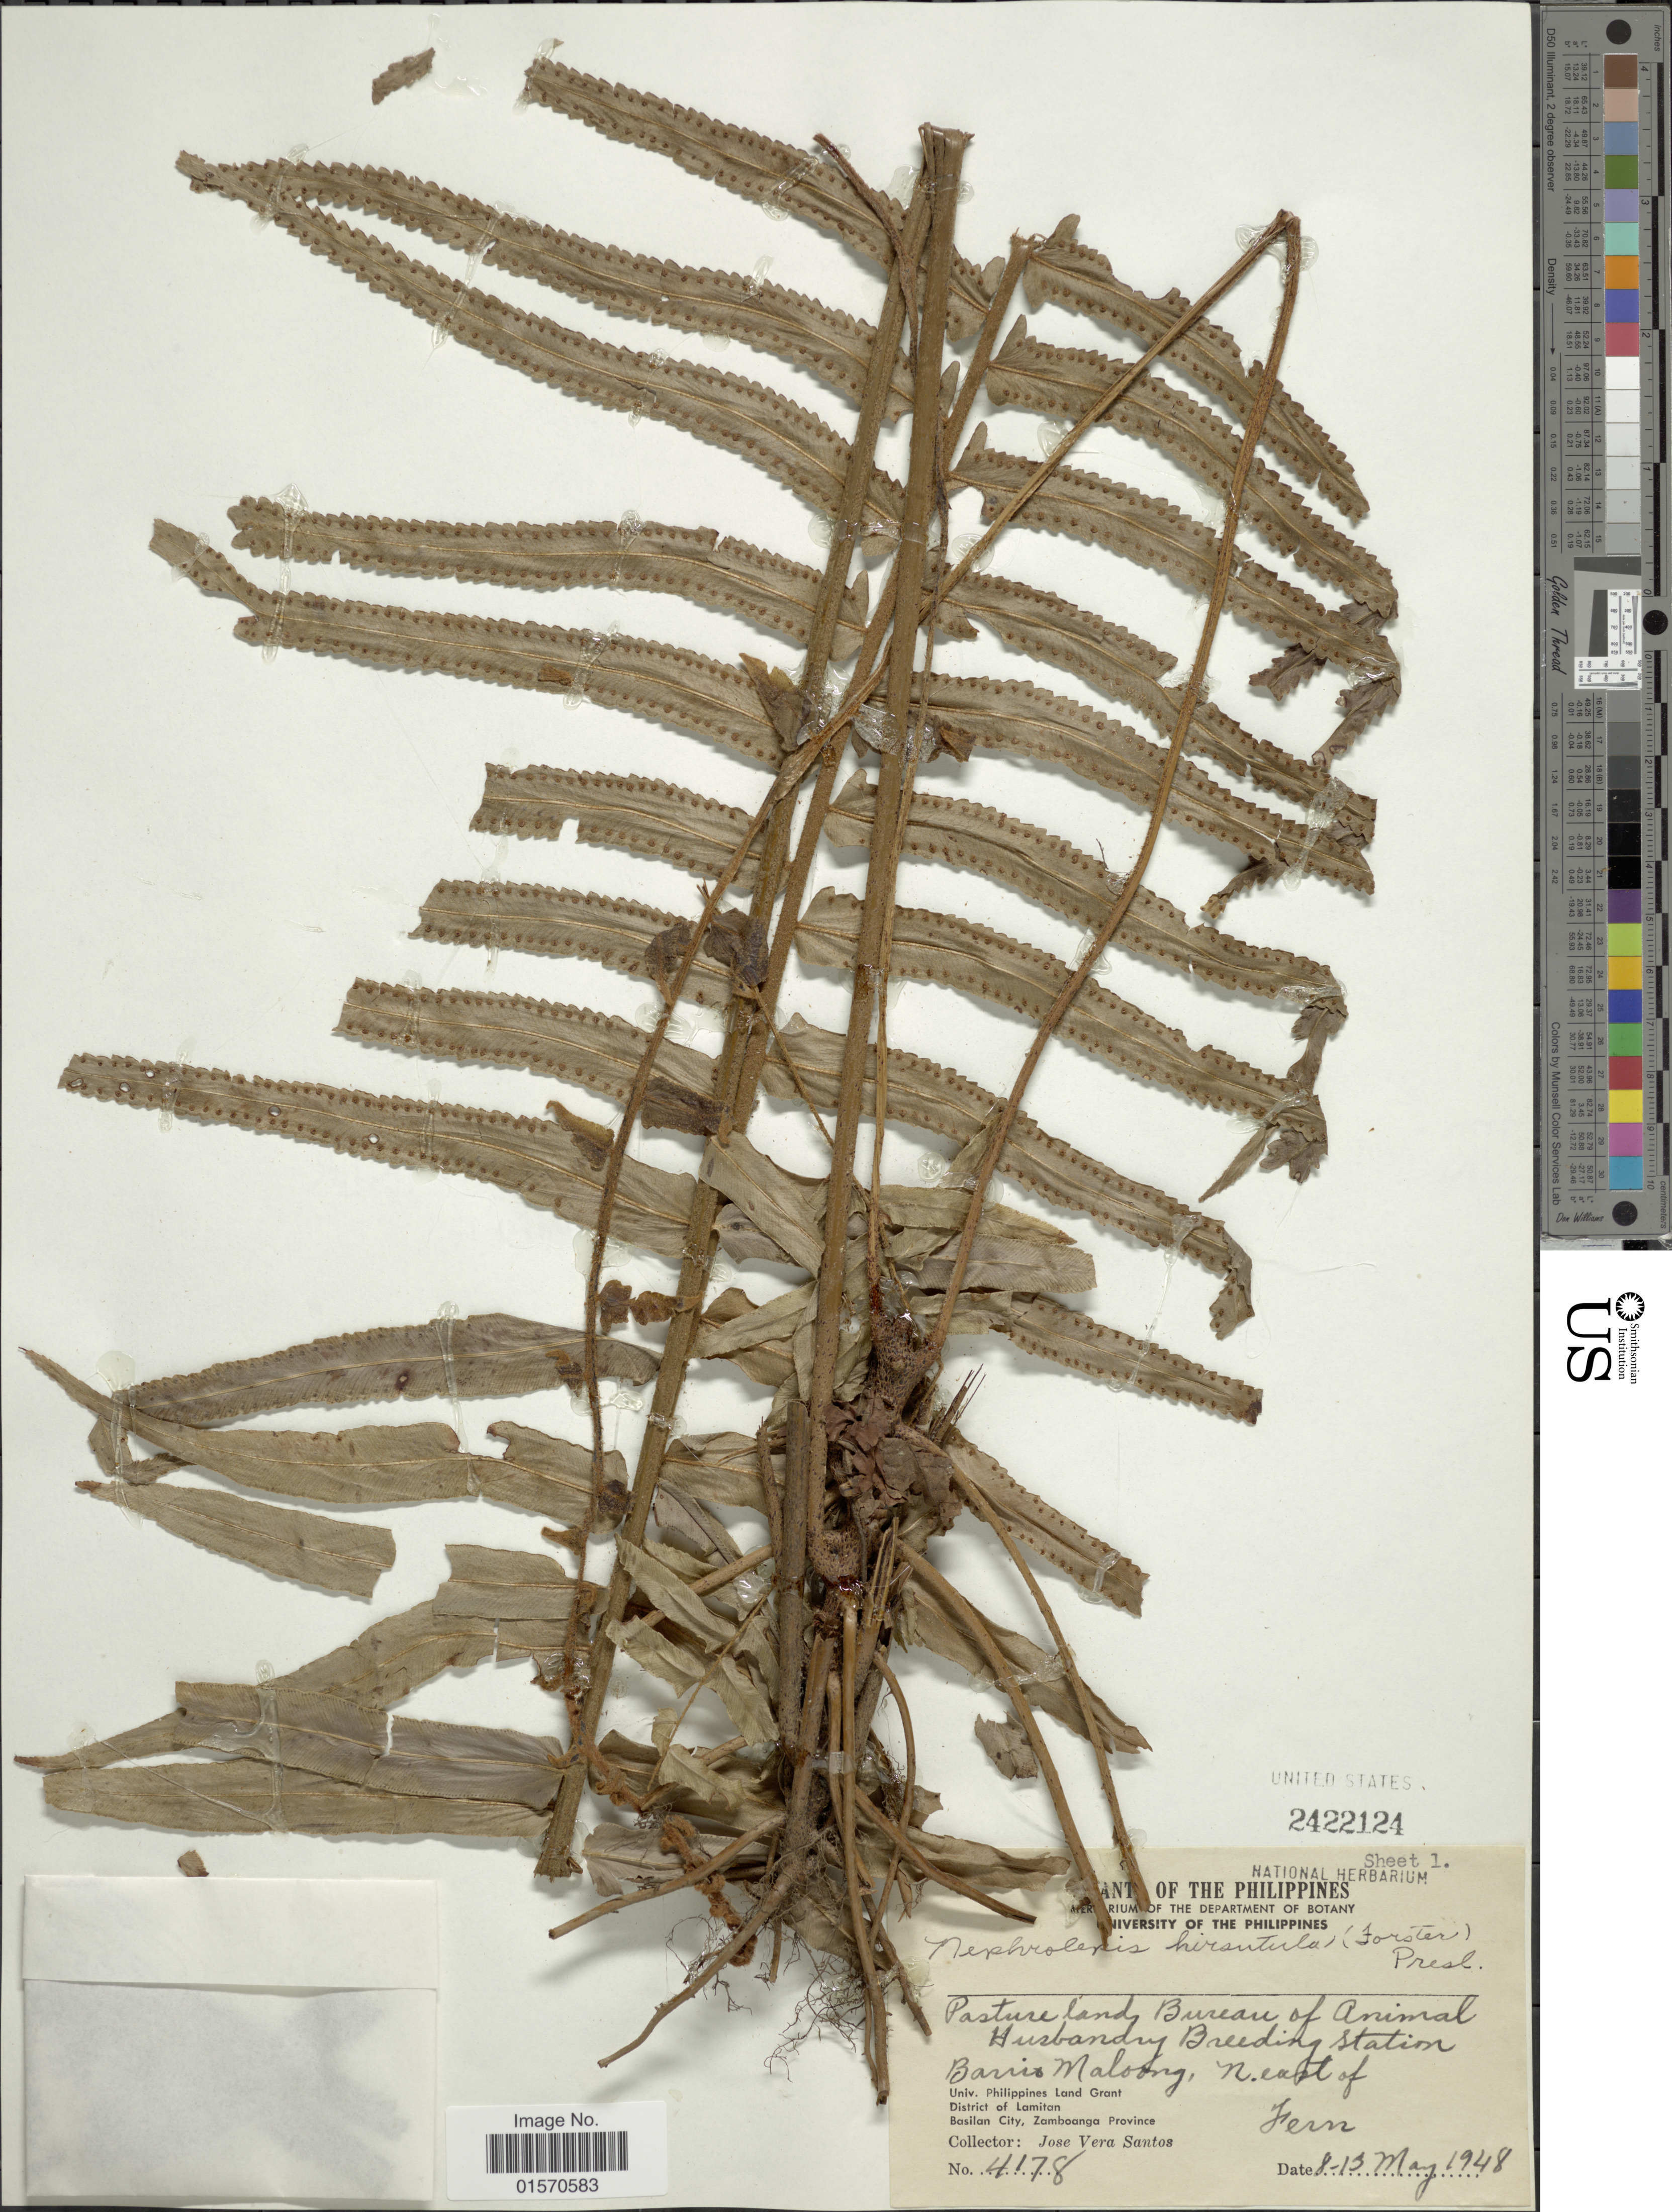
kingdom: Plantae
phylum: Tracheophyta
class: Polypodiopsida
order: Polypodiales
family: Nephrolepidaceae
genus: Nephrolepis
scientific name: Nephrolepis hirsutula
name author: (G. Forst.) C. Presl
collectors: J. Santos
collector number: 4178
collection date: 1948-05-08/1948-05-13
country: Philippines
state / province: Muslim Mindanao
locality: Pasture land Bureau of Animal Husbandry Breeding station. Barris Maloong, N. east of Fern. District of Lamitan. Basilan City, Zamboanga Province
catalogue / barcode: US 2422124